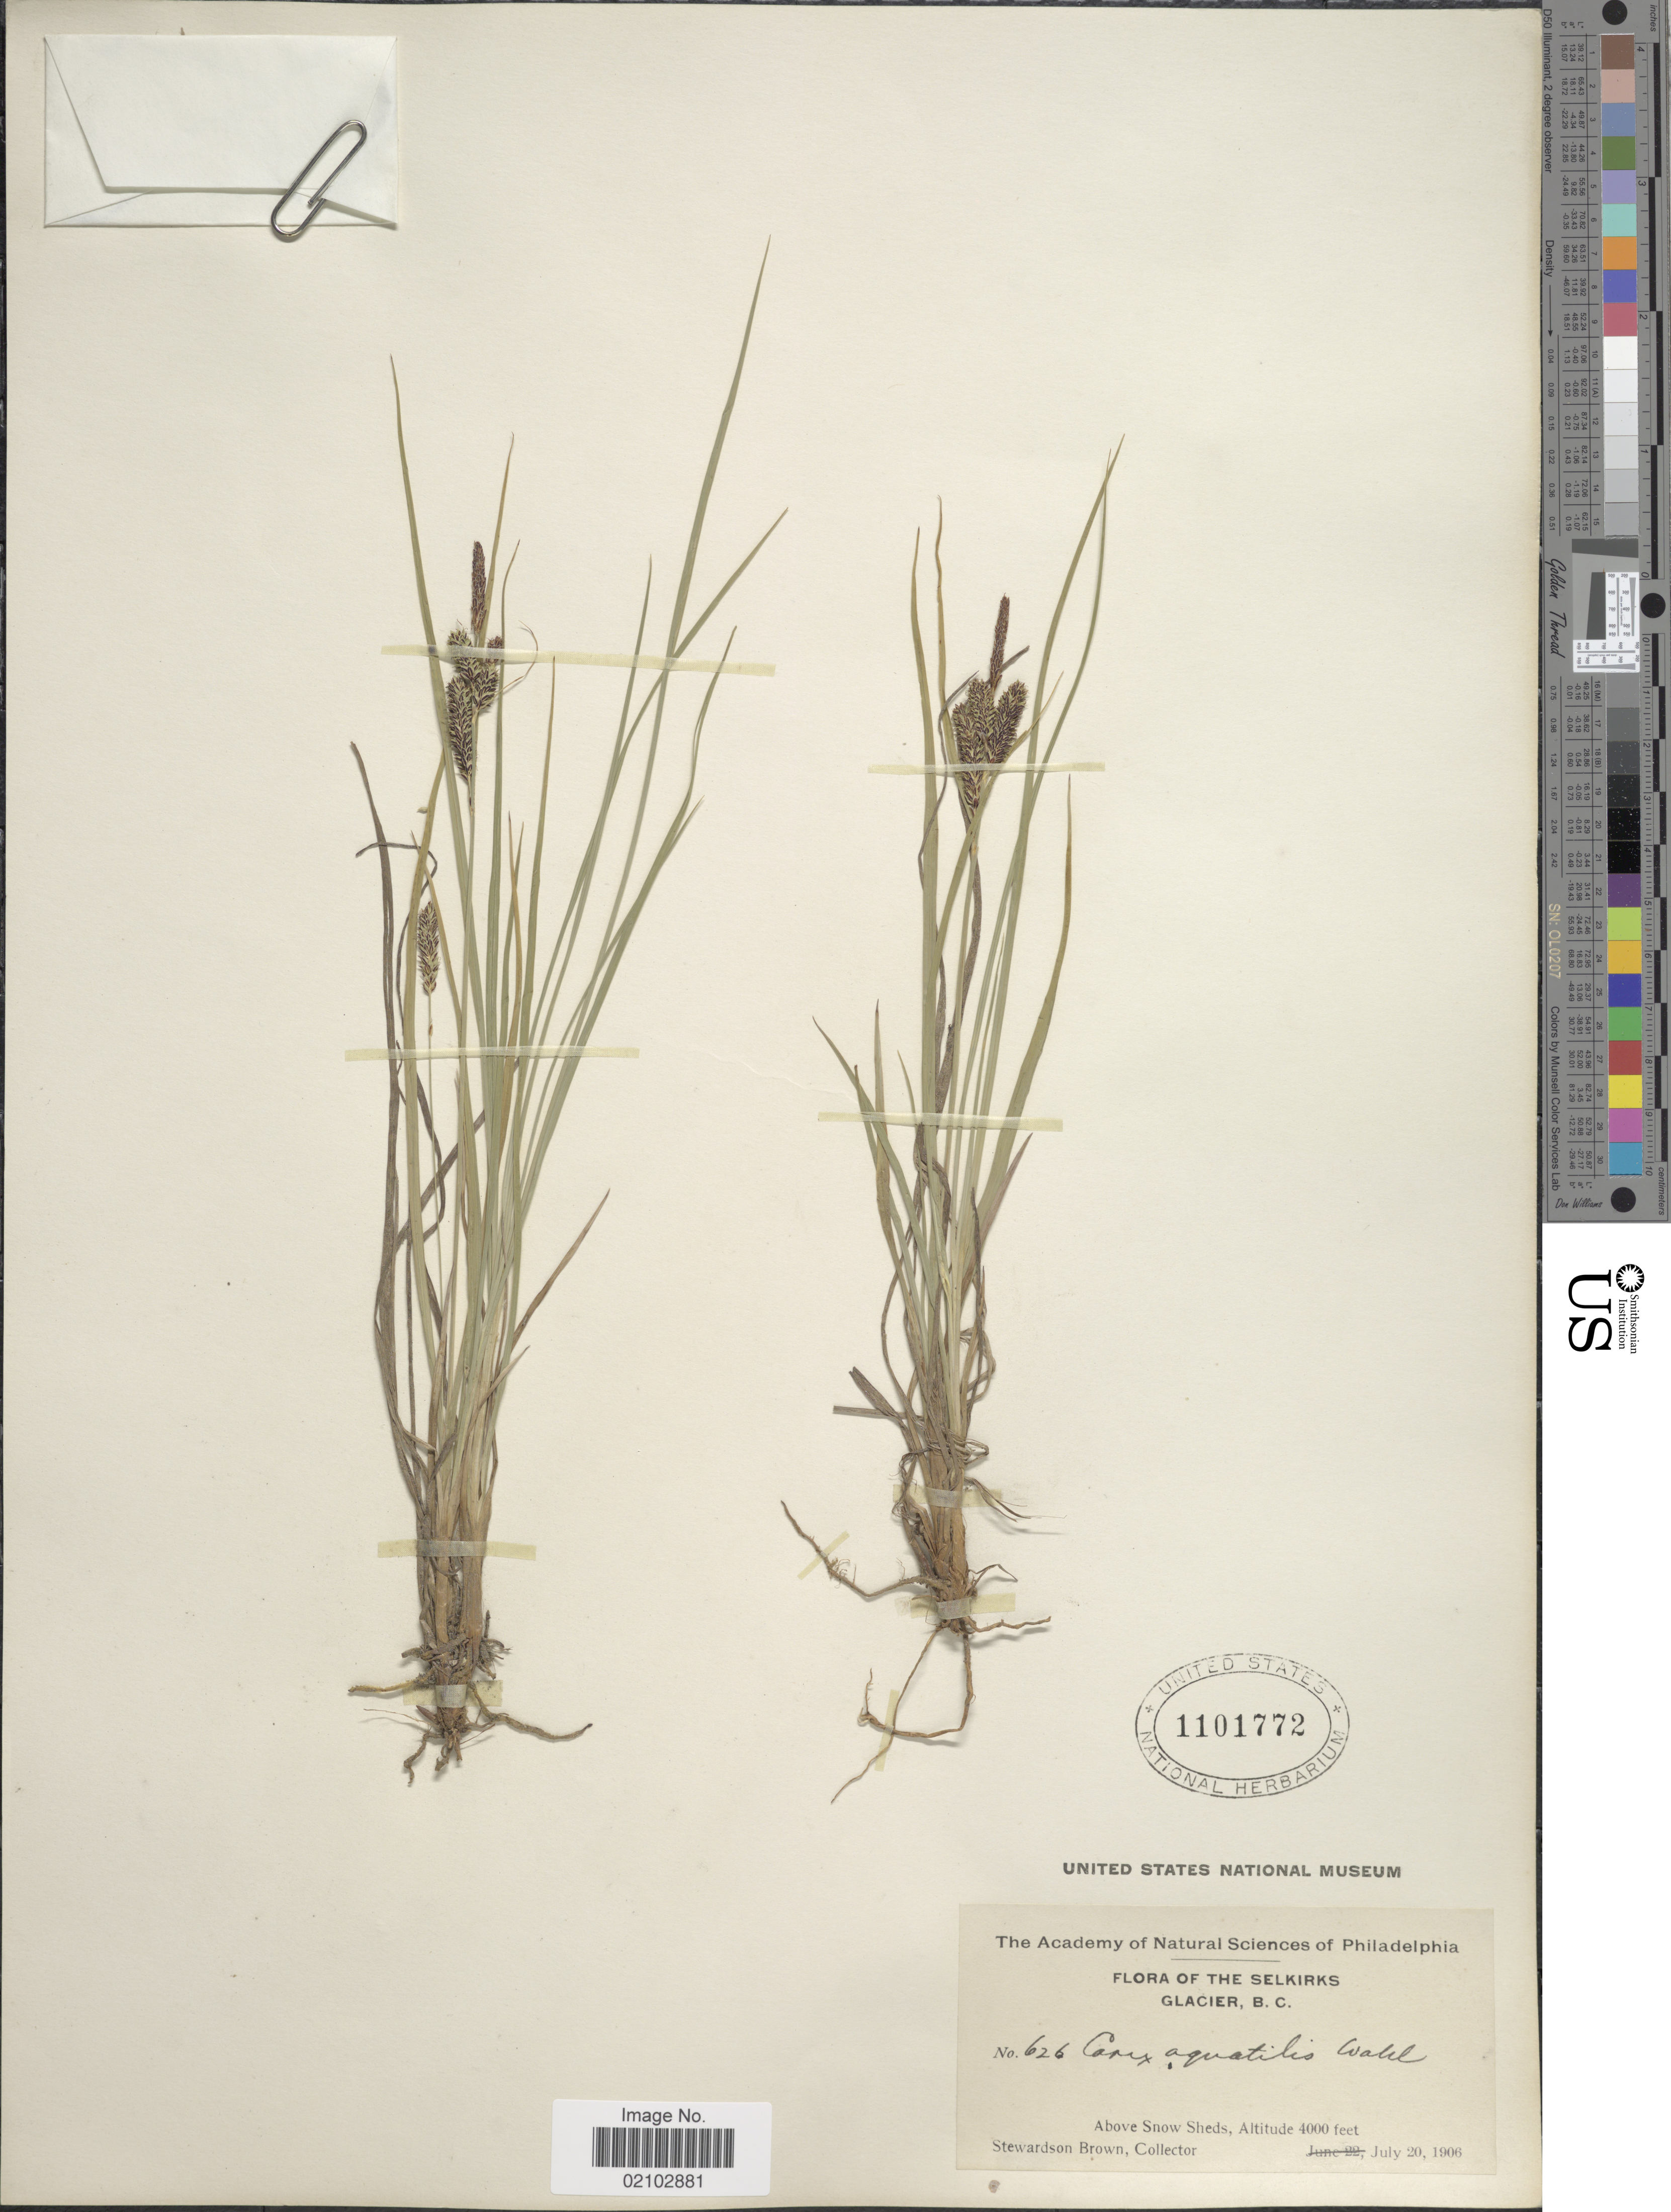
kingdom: Plantae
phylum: Tracheophyta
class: Liliopsida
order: Poales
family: Cyperaceae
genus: Carex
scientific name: Carex aquatilis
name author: Wahlenb.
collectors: S. Brown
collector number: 626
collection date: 1906-07-20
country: Canada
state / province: British Columbia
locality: The Selkirks, Glacier, above Snow Sheds.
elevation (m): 1219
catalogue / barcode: US 1101772